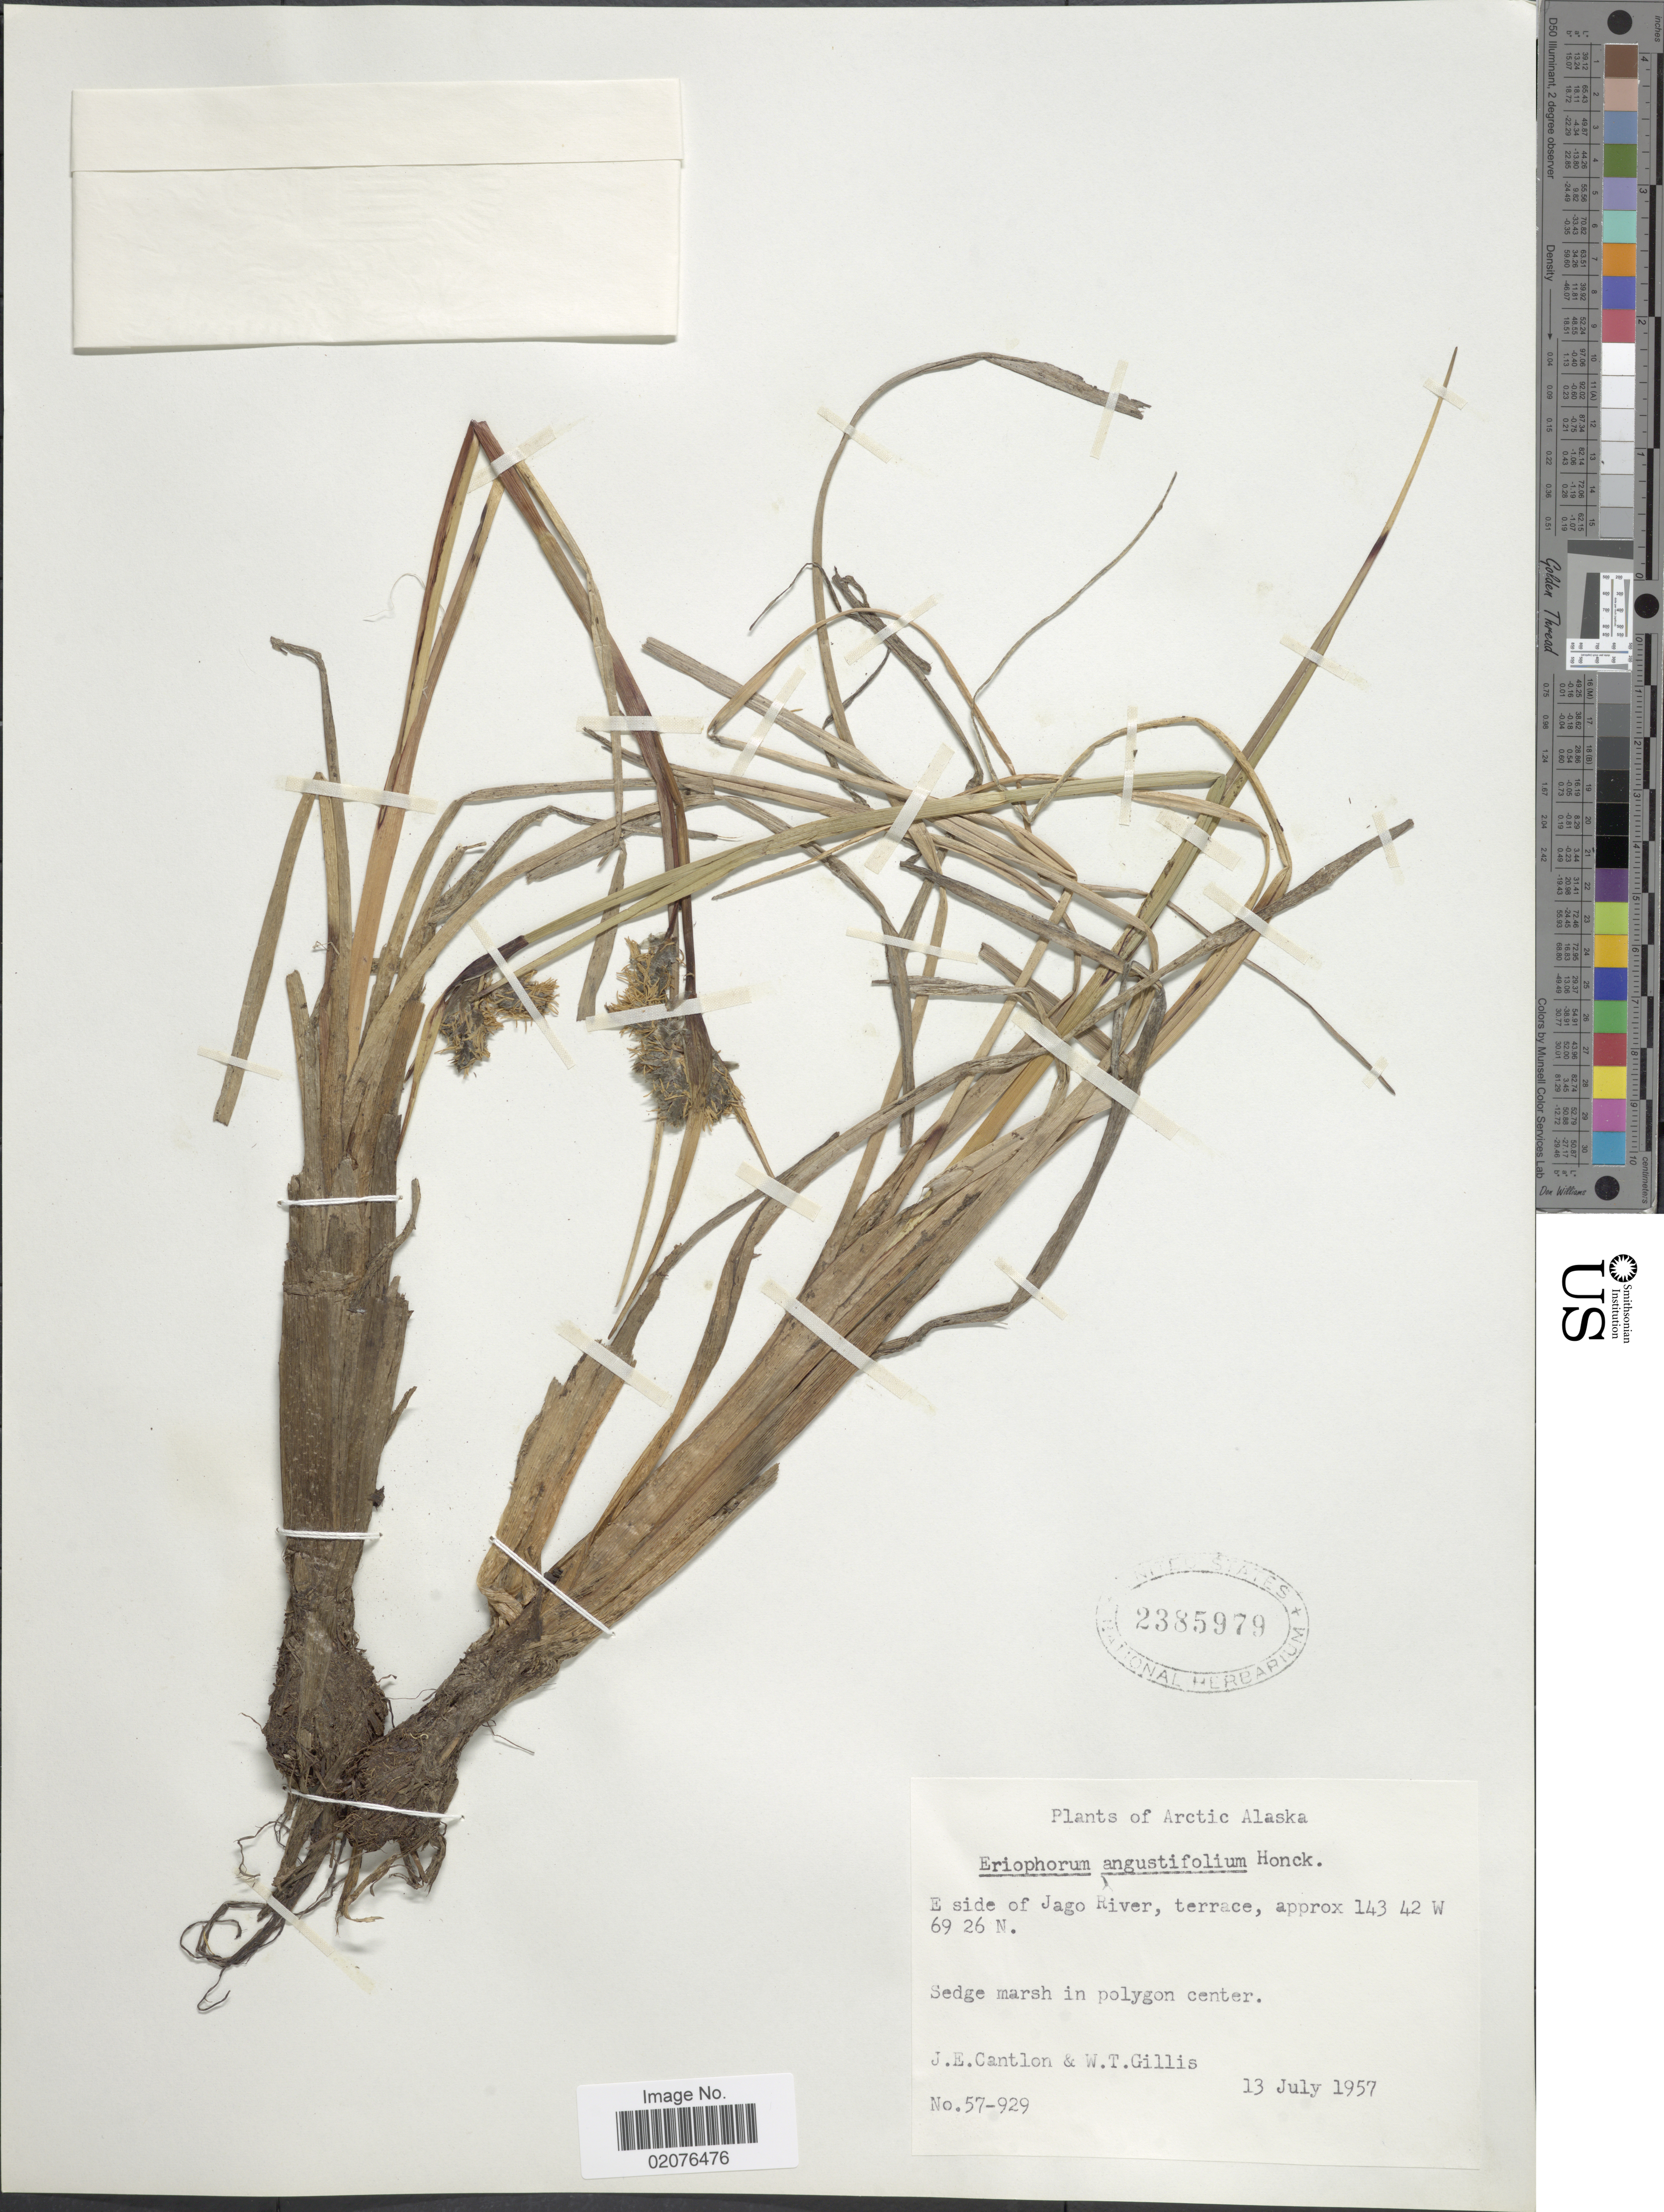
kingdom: Plantae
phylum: Tracheophyta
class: Liliopsida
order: Poales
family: Cyperaceae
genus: Eriophorum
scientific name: Eriophorum angustifolium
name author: Honck.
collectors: J. Cantlon & W. T. Gillis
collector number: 57-929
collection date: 1957-07-13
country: United States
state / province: Alaska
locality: Arctic Alaska. E side of Jago River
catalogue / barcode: US 2385979